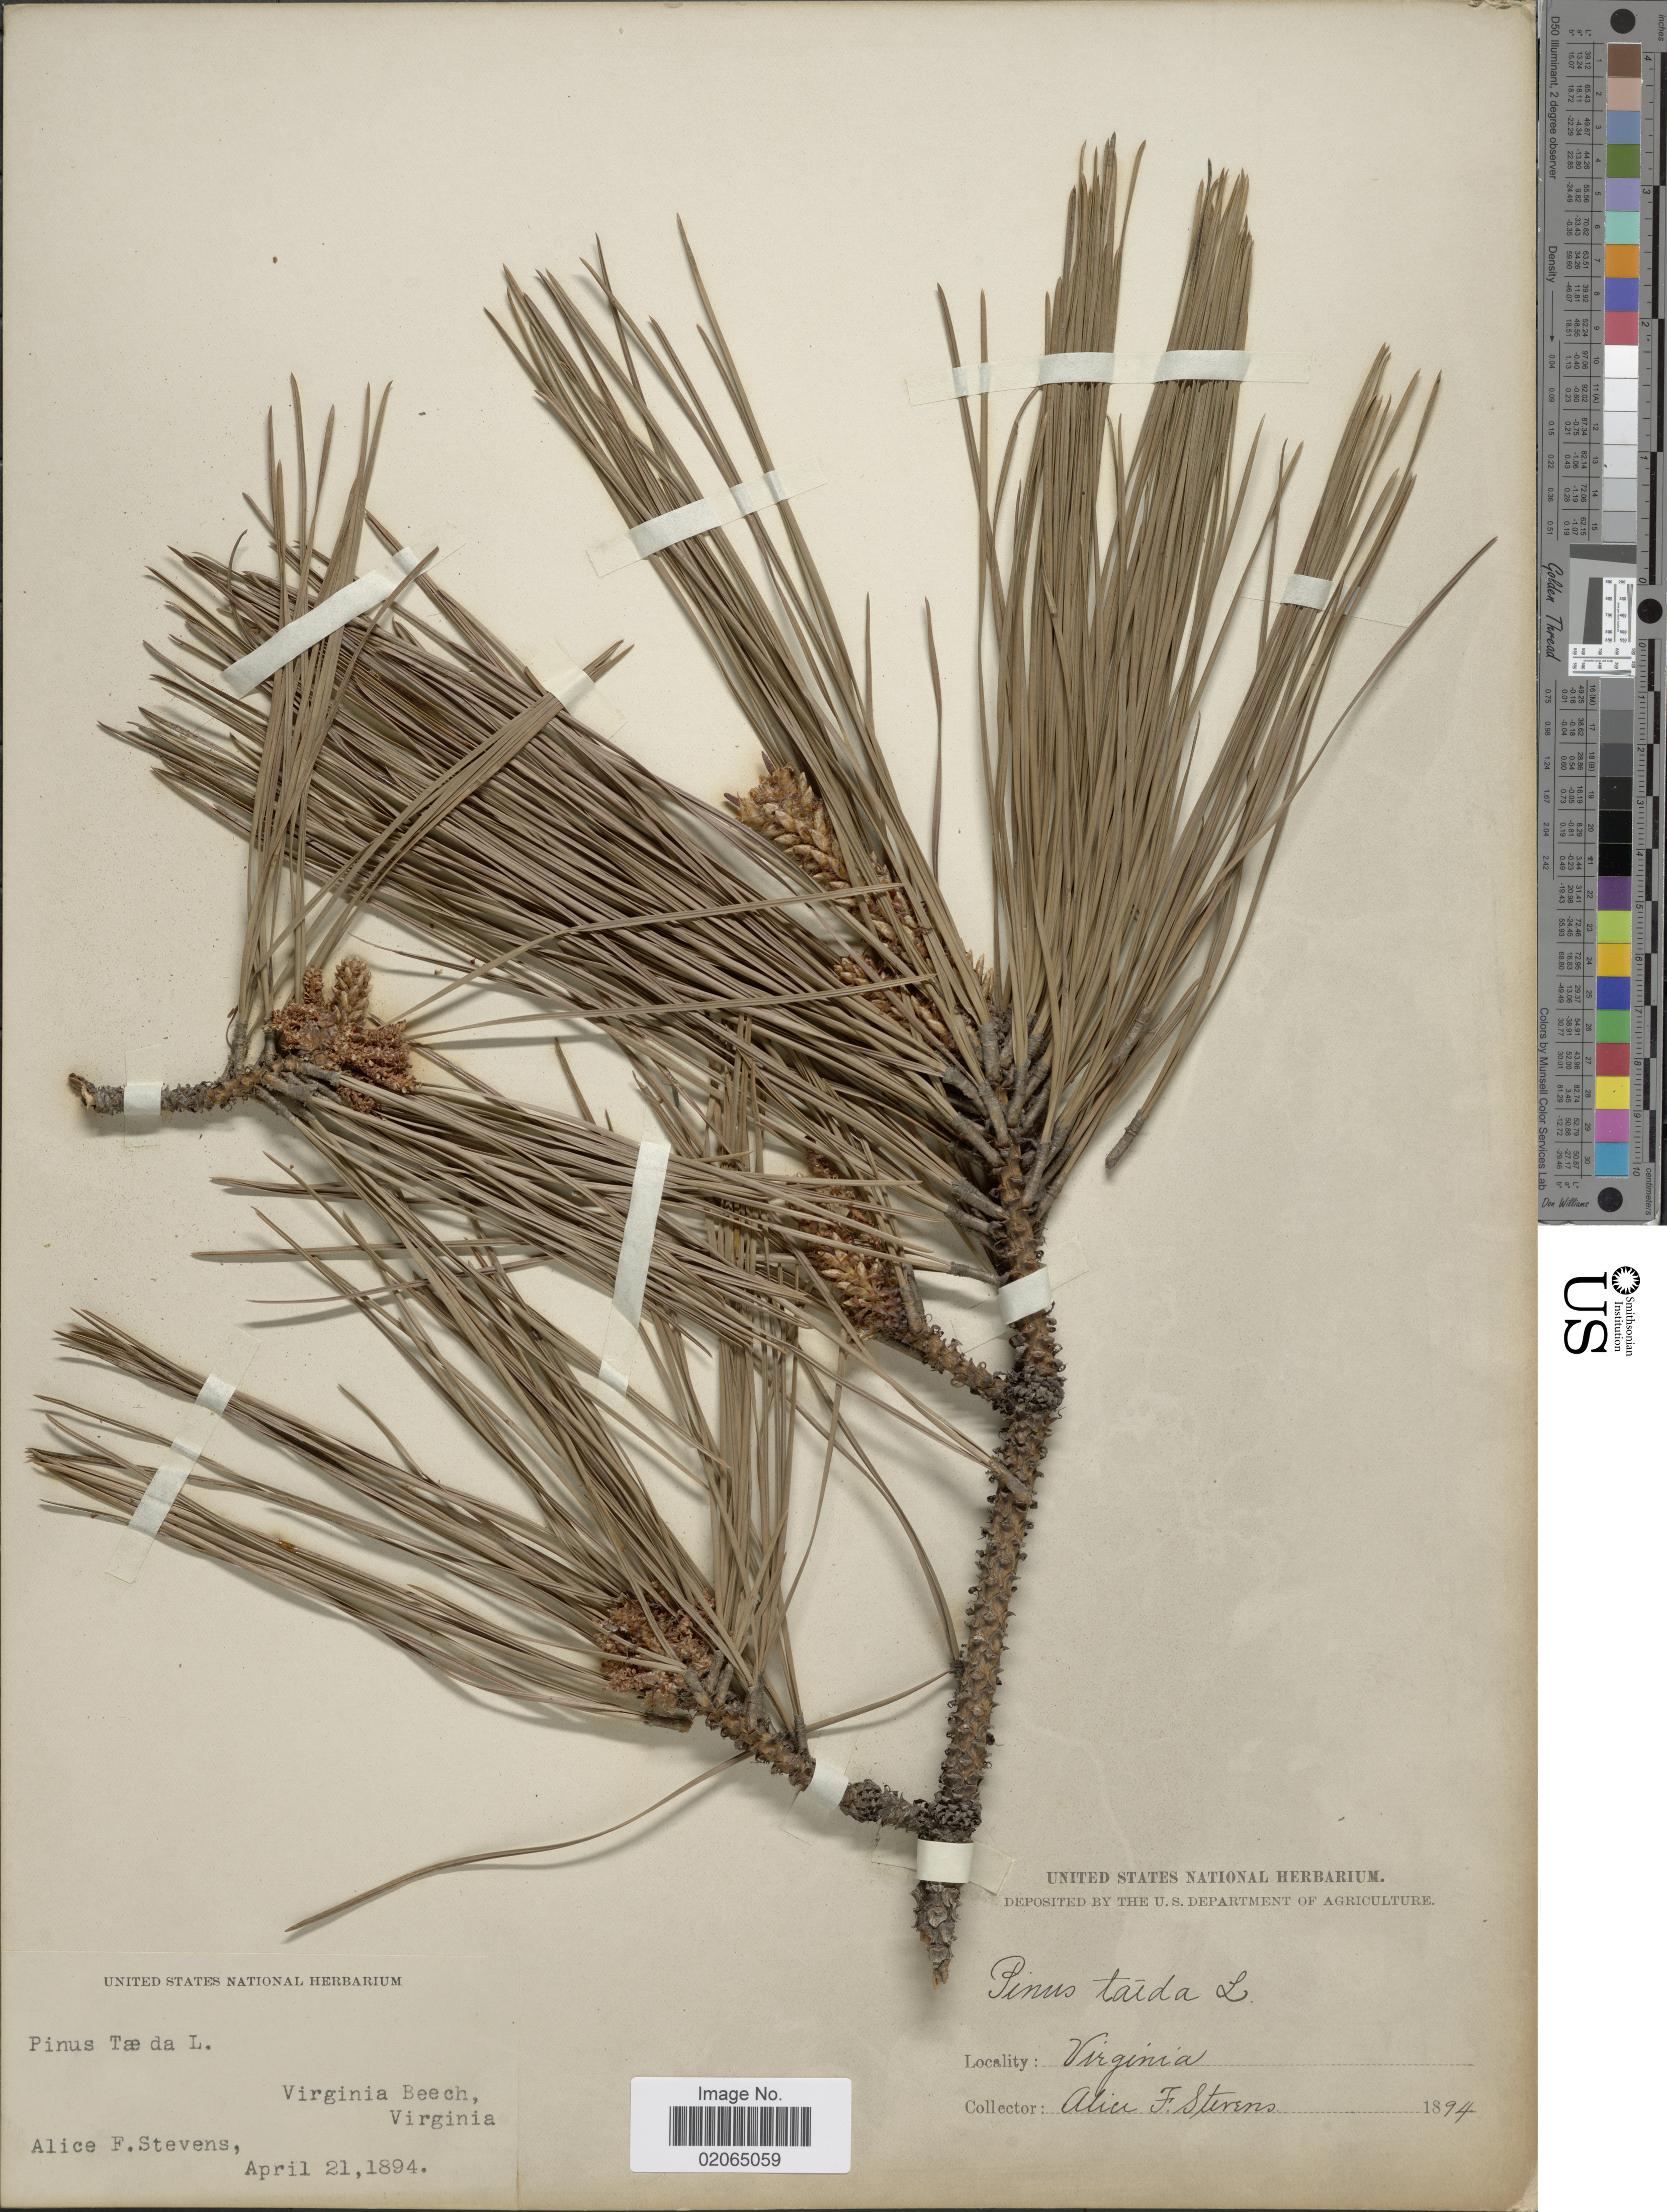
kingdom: Plantae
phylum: Tracheophyta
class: Pinopsida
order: Pinales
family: Pinaceae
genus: Pinus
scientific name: Pinus taeda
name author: L.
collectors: A. Stevens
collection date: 1894-04-21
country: United States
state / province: Virginia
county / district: City of Virginia Beach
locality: Virginia Beach.